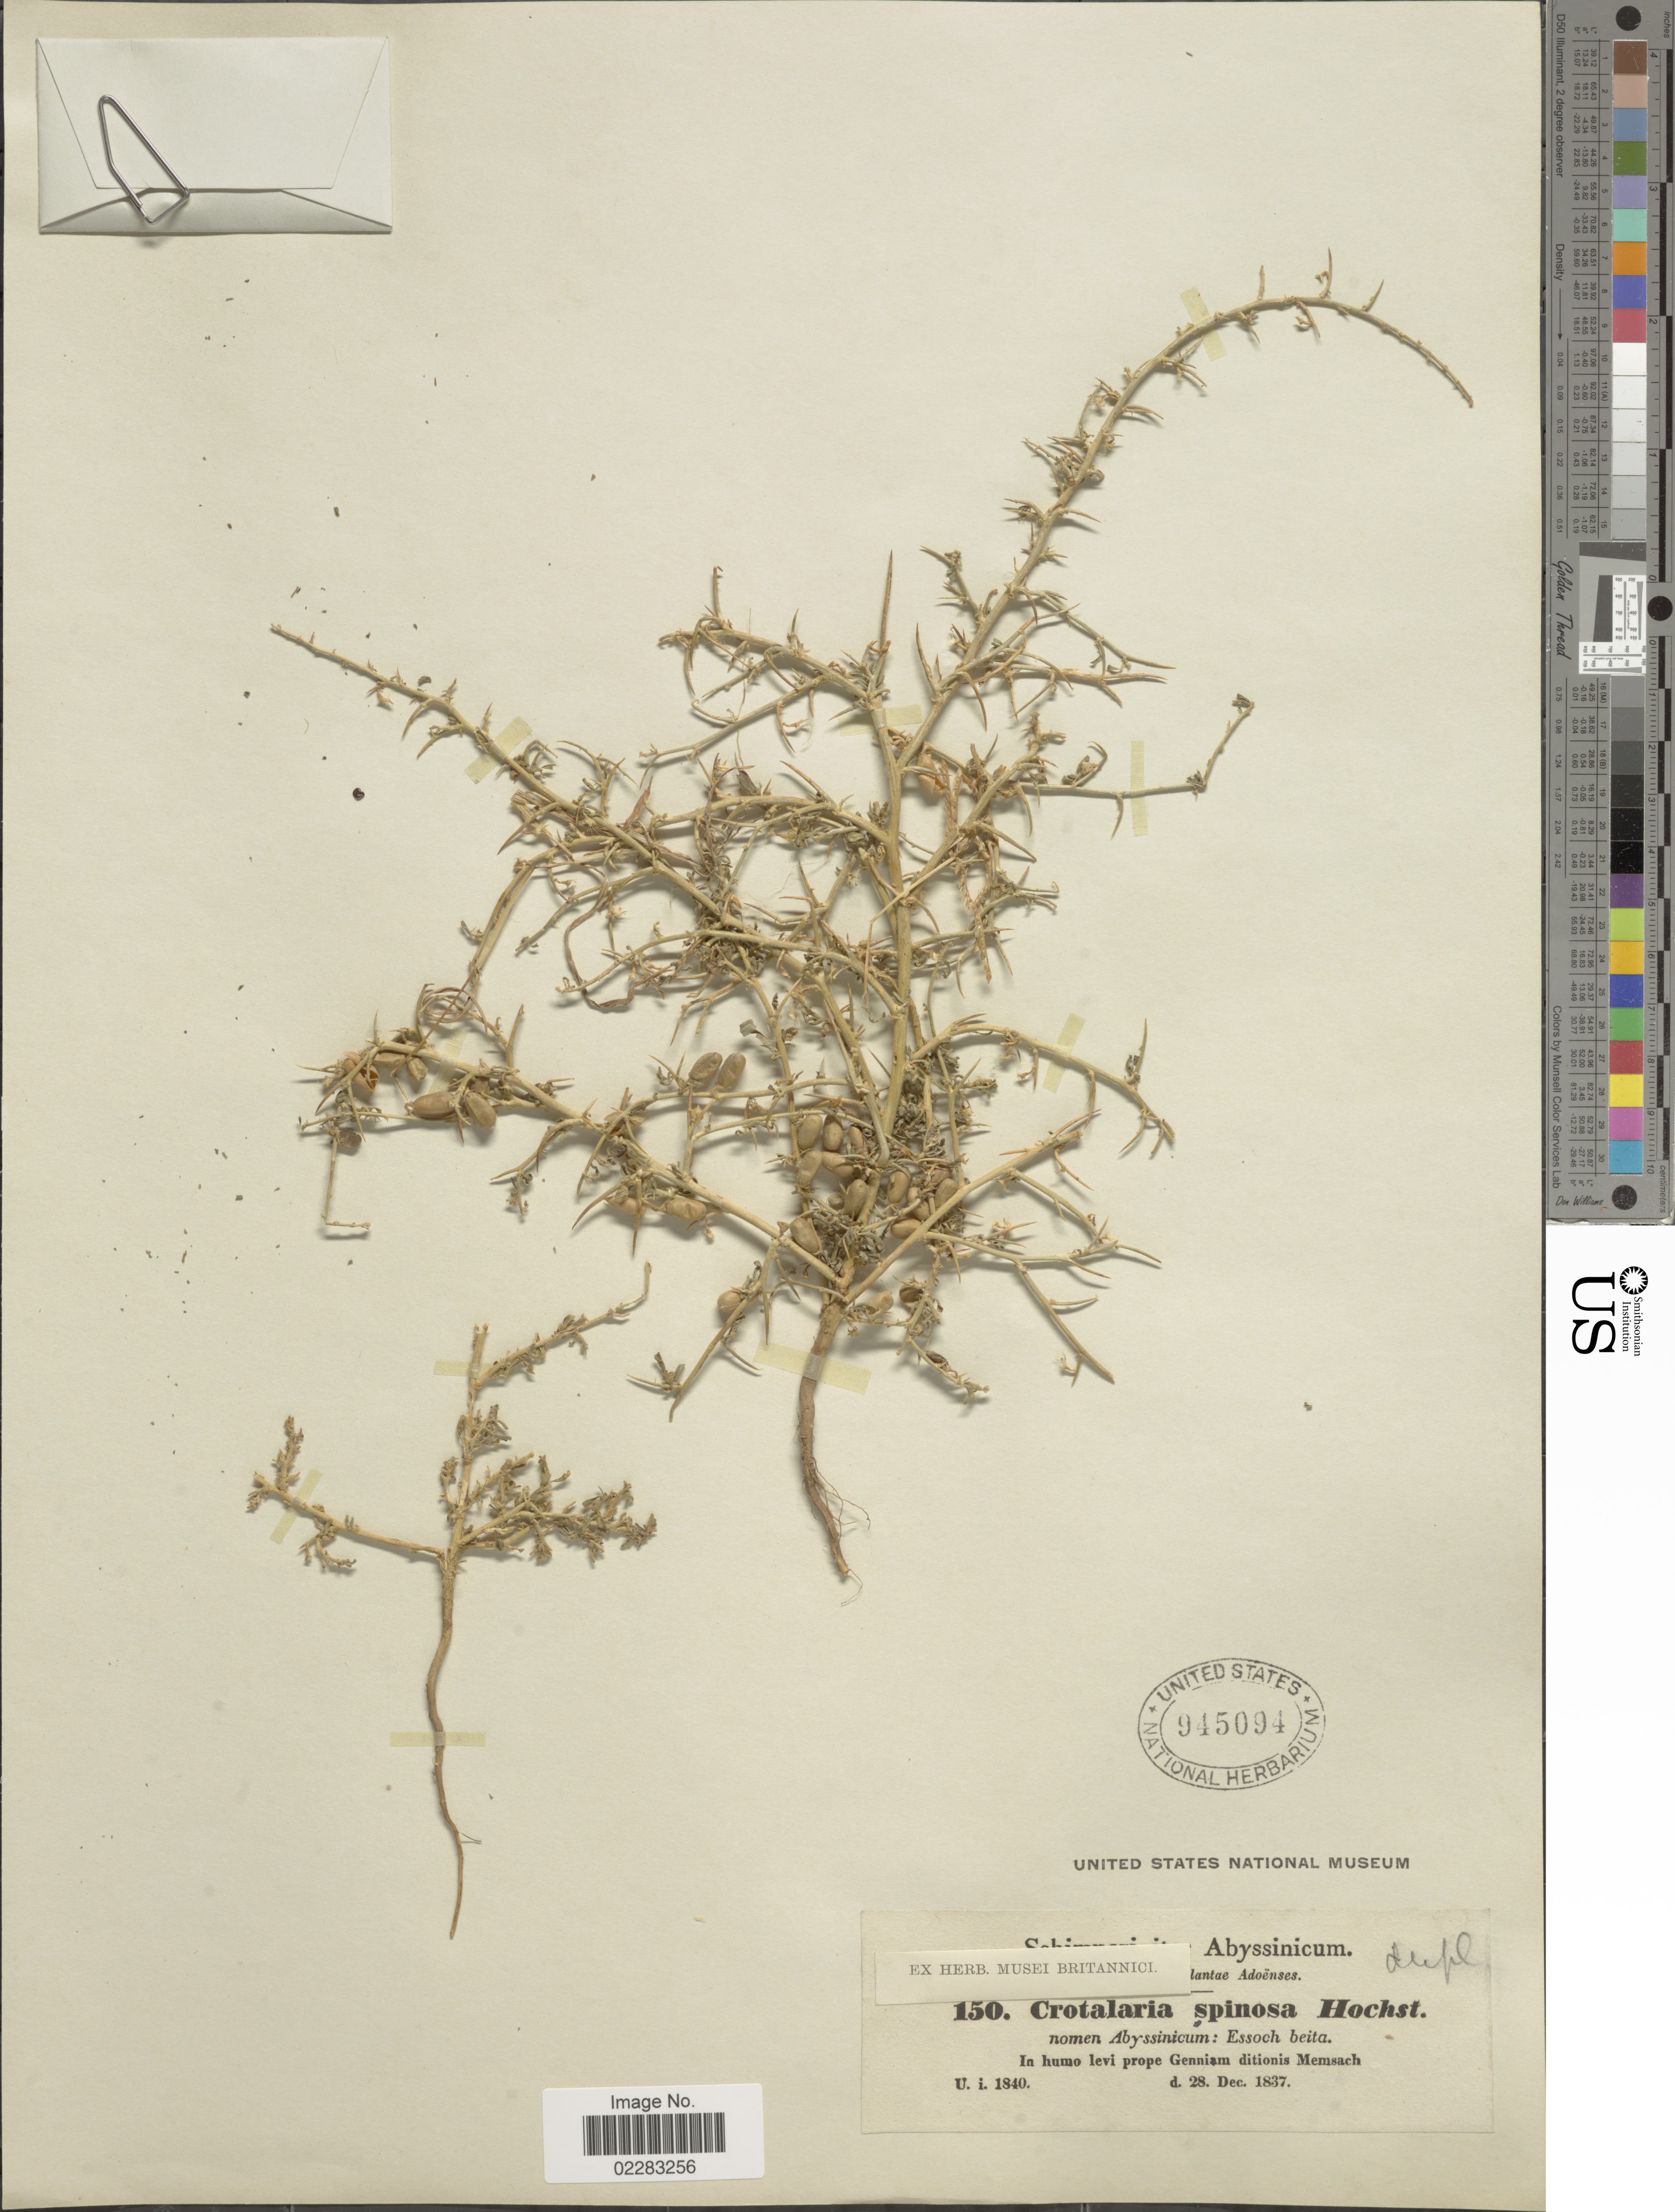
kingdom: Plantae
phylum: Tracheophyta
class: Magnoliopsida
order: Fabales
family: Fabaceae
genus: Crotalaria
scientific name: Crotalaria spinosa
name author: Benth.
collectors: ex herb. Musei Britannici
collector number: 150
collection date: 1837-12-28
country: Eritrea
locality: Abyssinicum, in humo levi prope Genniam ditionis Memsach.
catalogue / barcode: US 945094